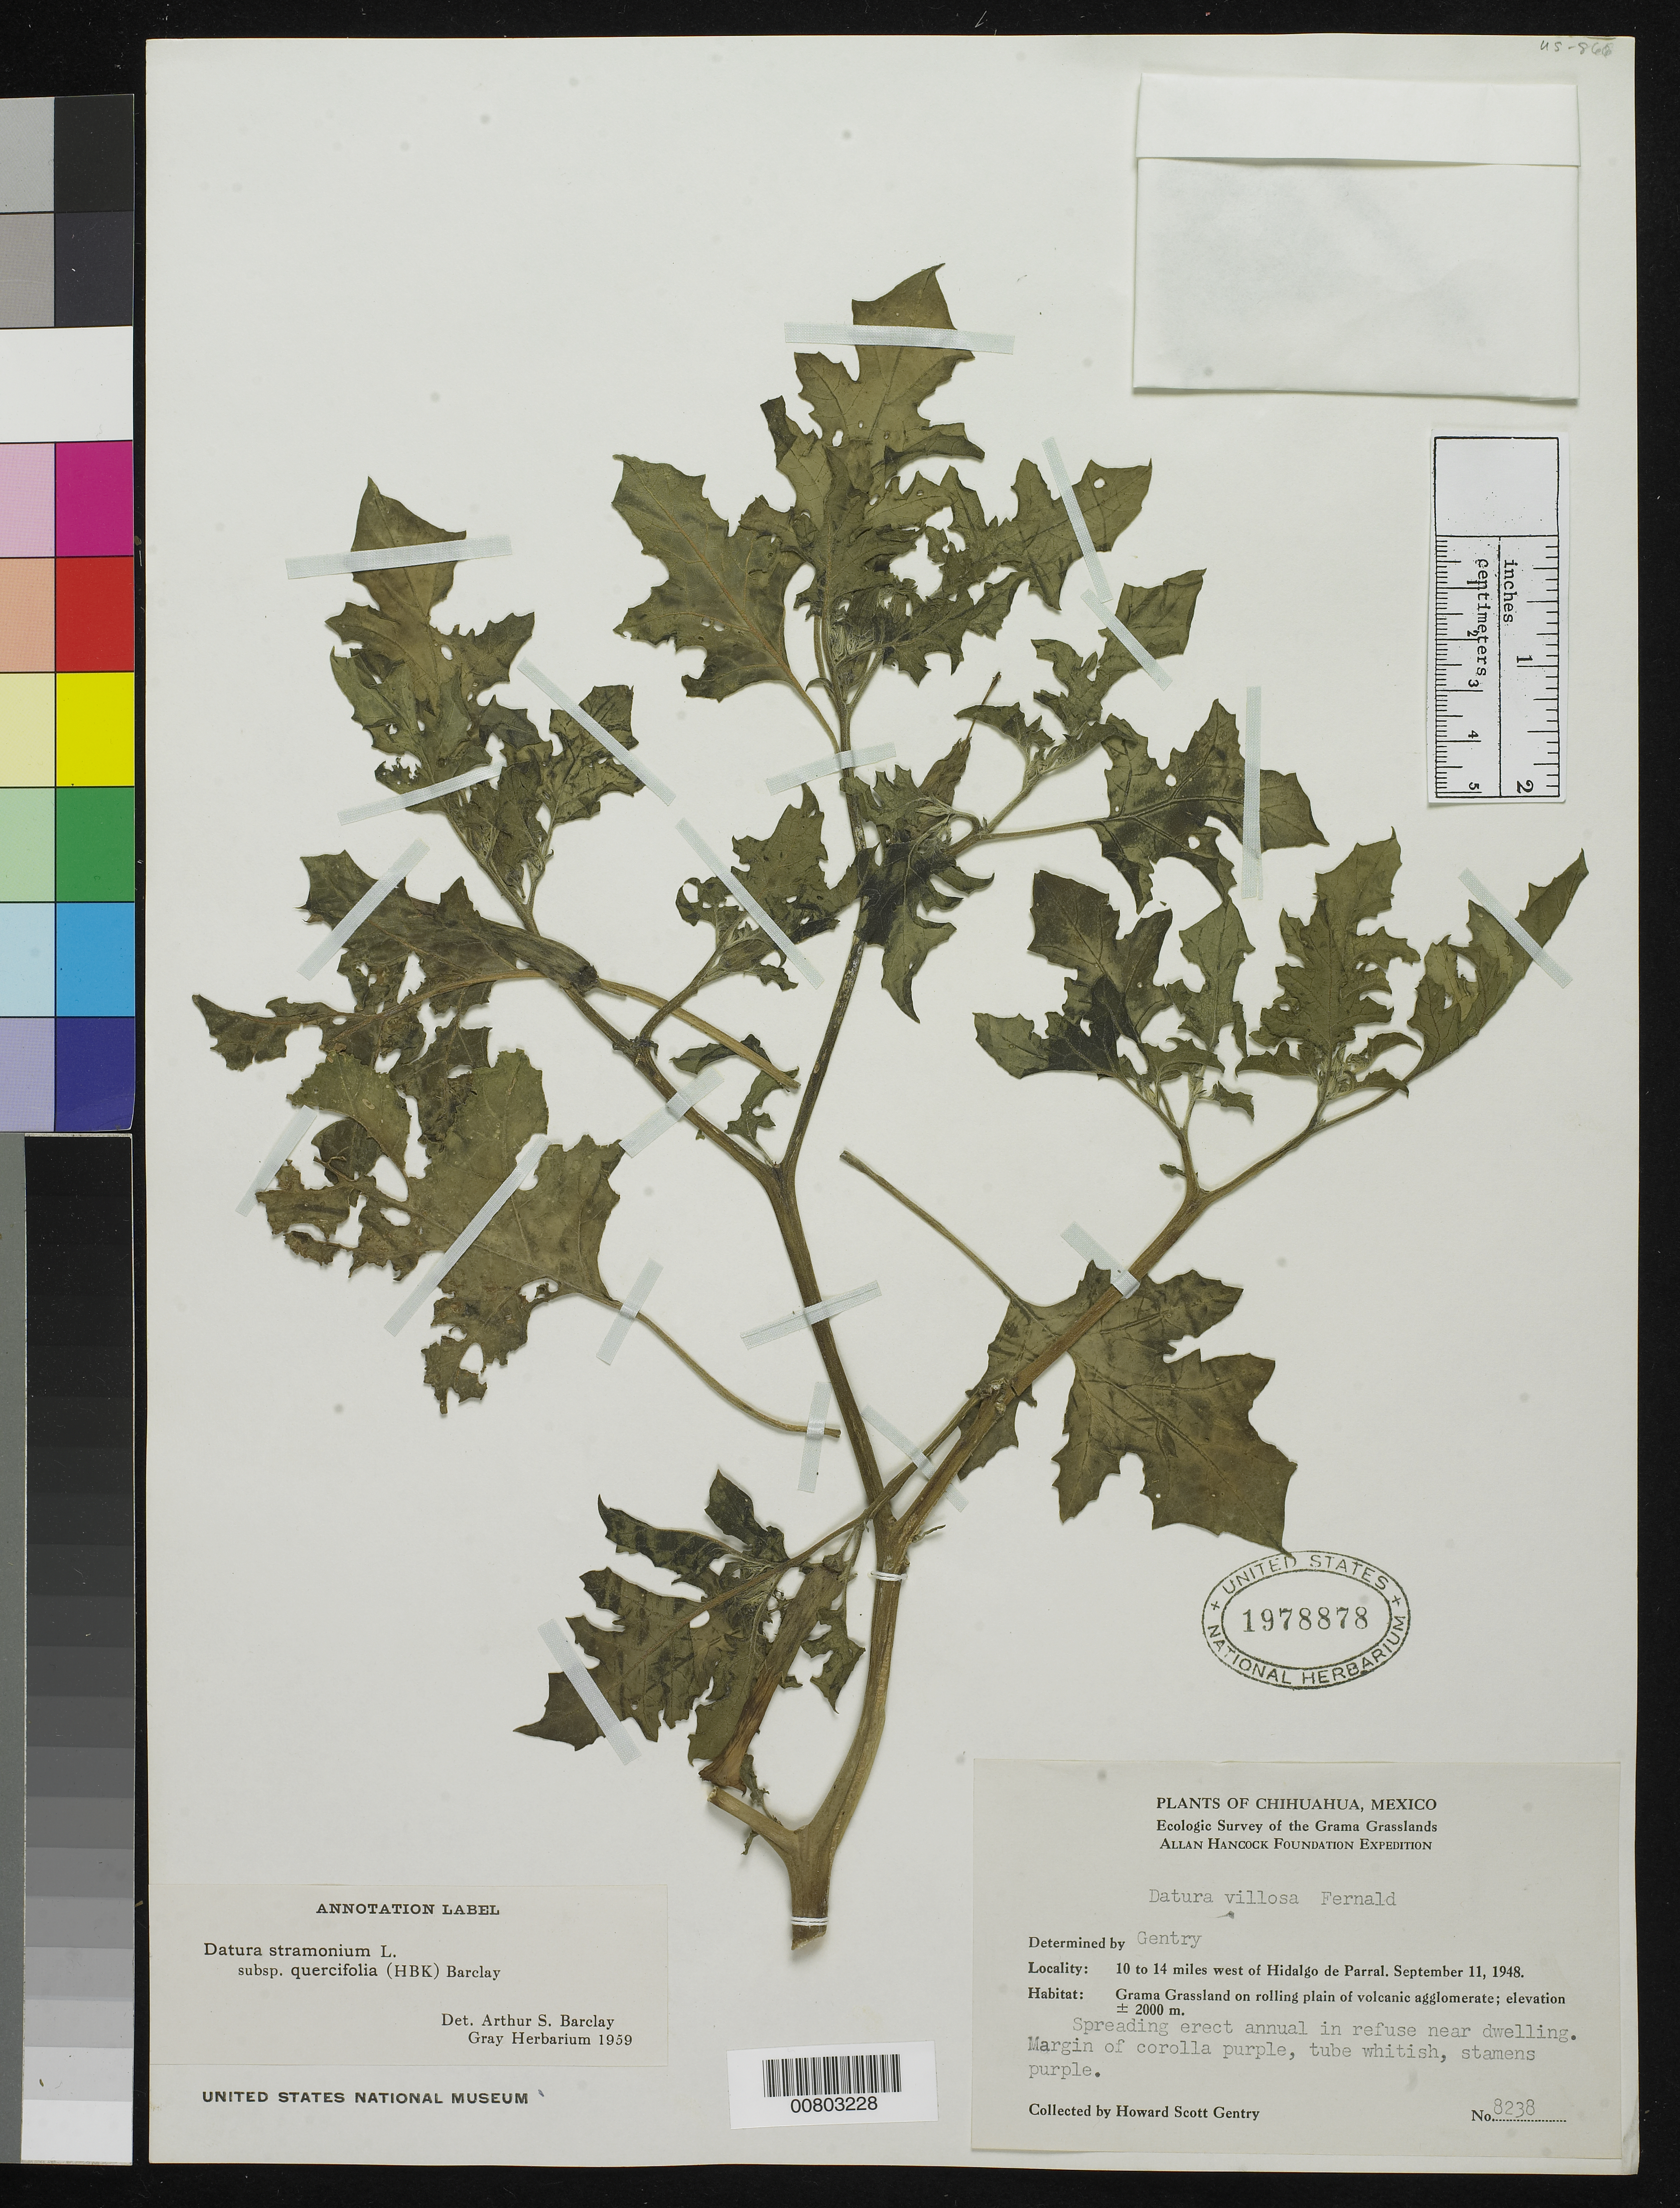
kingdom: Plantae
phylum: Tracheophyta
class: Magnoliopsida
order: Solanales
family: Solanaceae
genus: Datura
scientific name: Datura stramonium subsp. quercifolia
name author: L.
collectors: H. S. Gentry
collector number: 8238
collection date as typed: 11 Sep 1948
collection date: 1948-09-11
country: Mexico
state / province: Chihuahua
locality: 10 to 14 miles west of Hidalgo de Parral.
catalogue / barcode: US 1978878